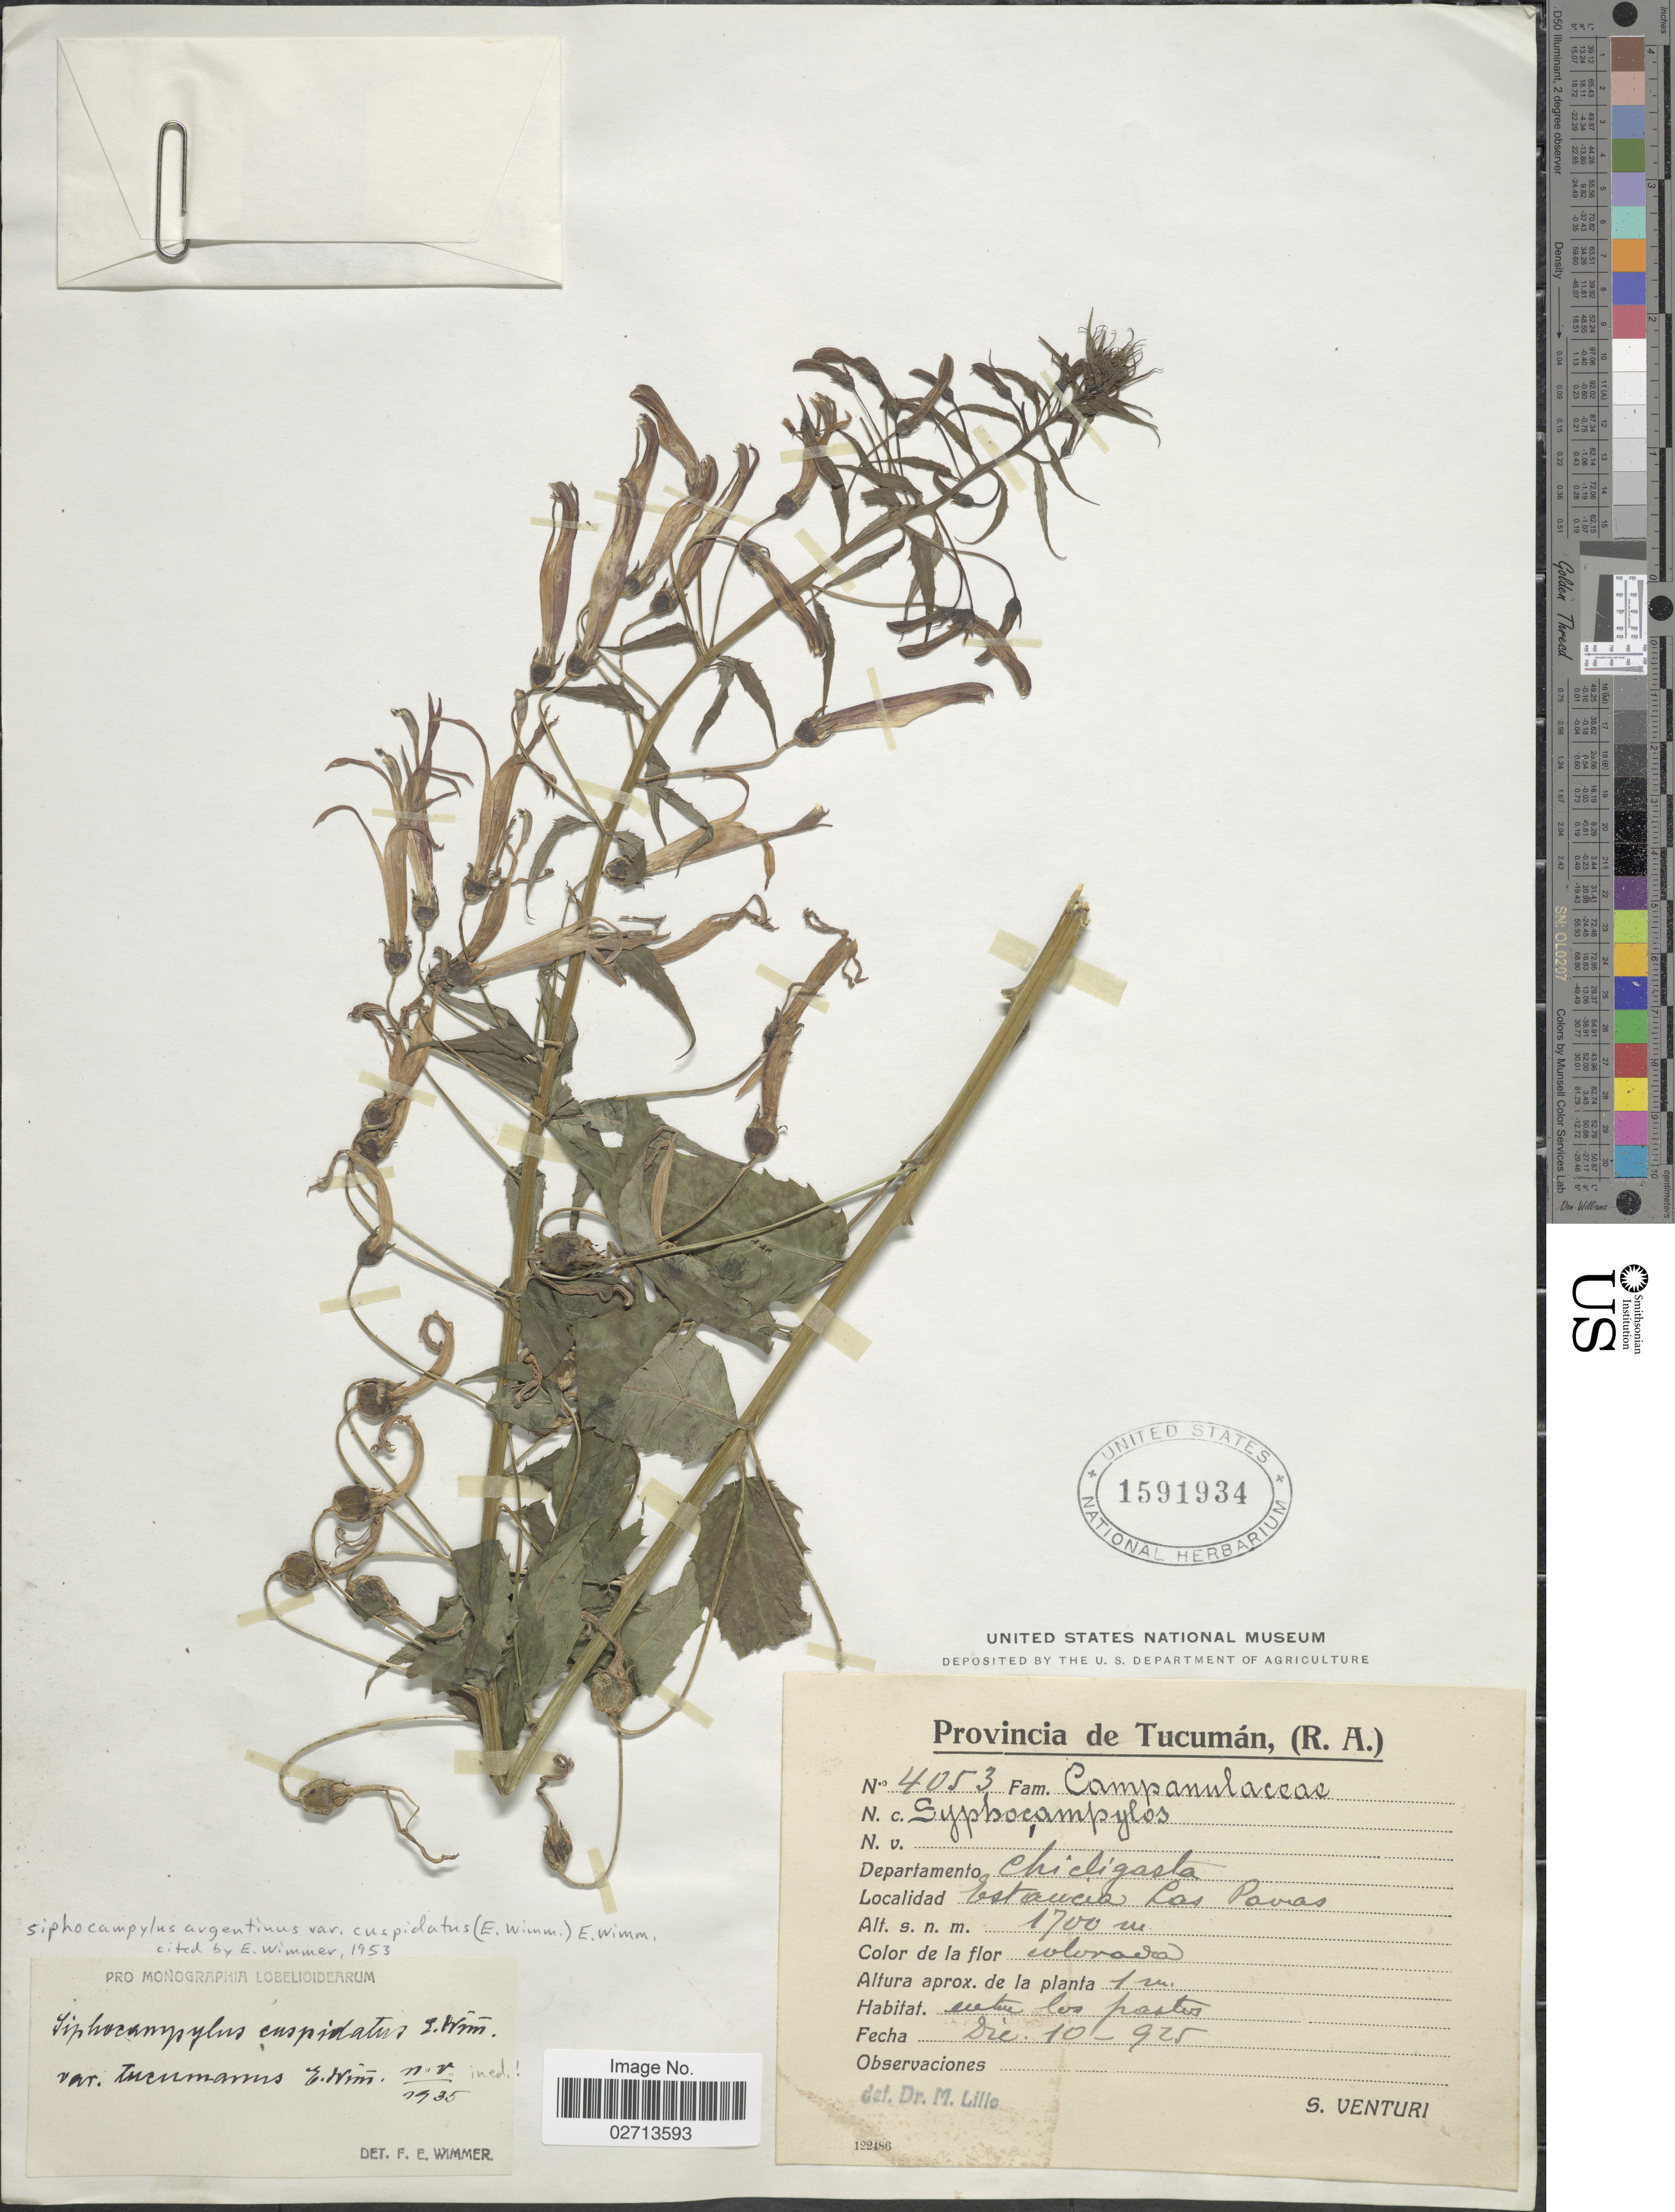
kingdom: Plantae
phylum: Tracheophyta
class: Magnoliopsida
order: Asterales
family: Campanulaceae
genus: Siphocampylus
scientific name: Siphocampylus argentinus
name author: (Griseb.) Hieron. ex E. Wimm.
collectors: S. Venturi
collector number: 4053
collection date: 1925-12-10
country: Argentina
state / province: Tucuman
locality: R.A. Departamento Chicligasta. Estancia Las Pavas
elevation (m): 1700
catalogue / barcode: US 1591934